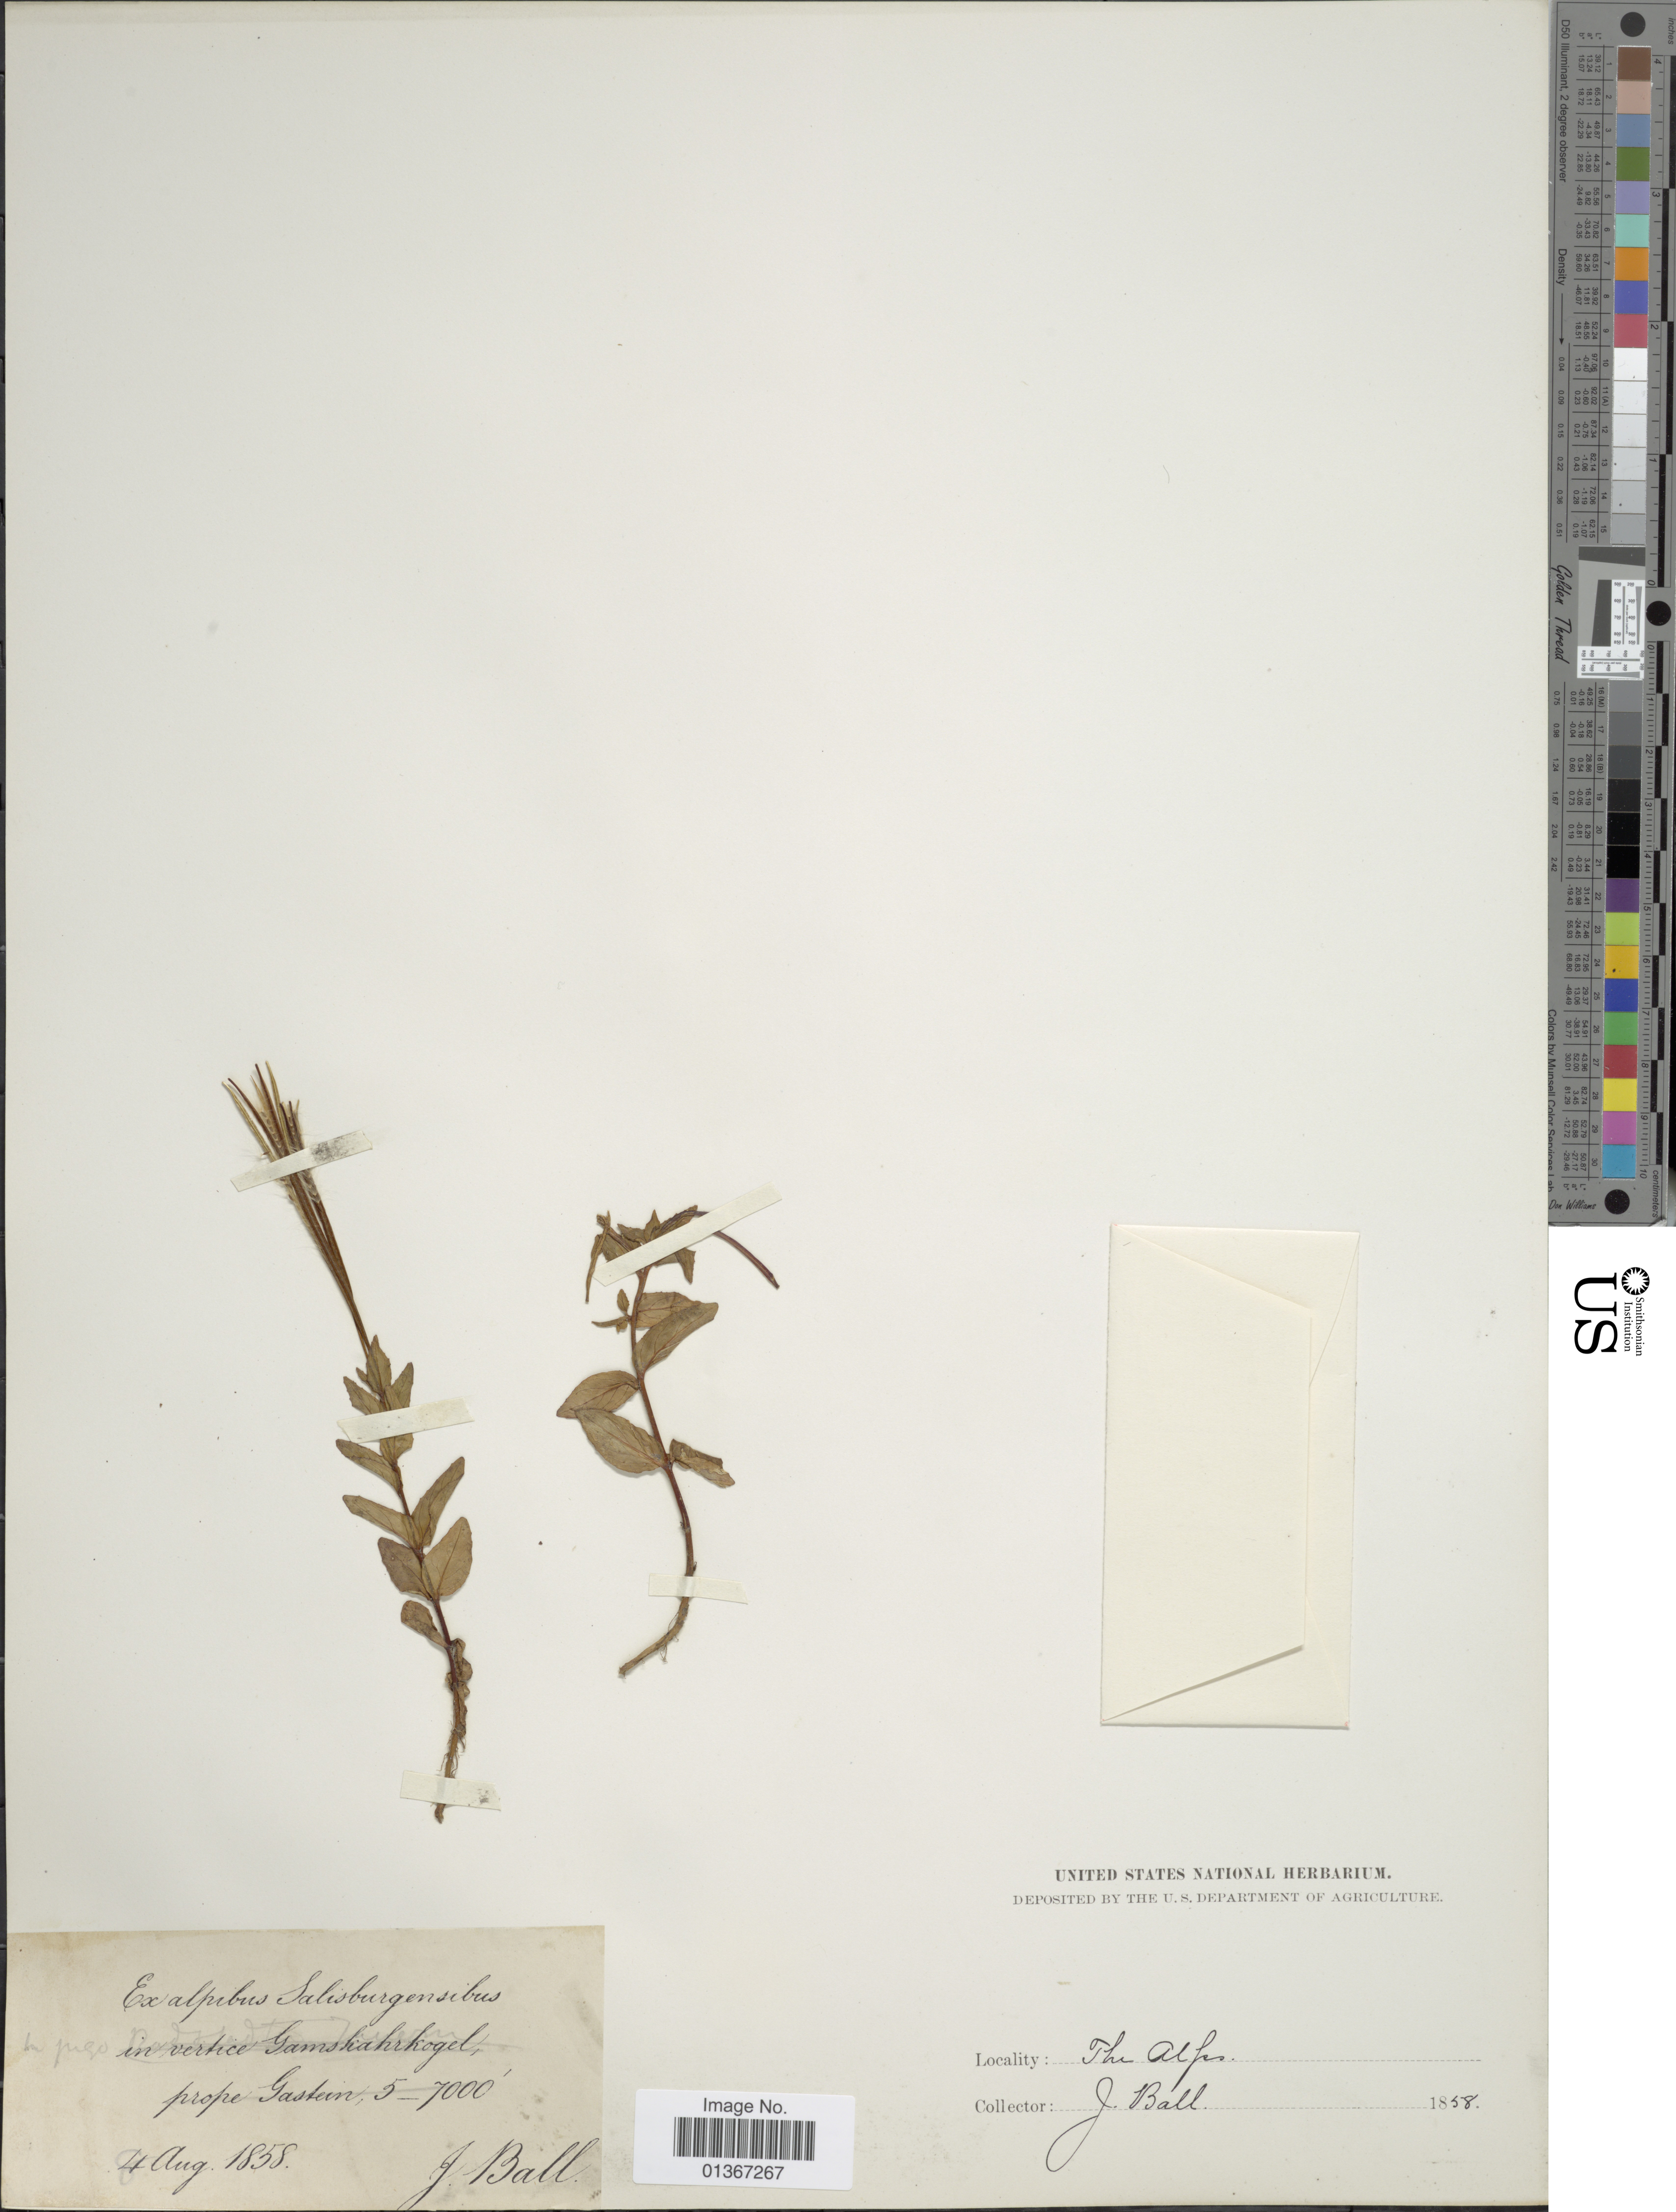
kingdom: Plantae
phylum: Tracheophyta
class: Magnoliopsida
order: Myrtales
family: Onagraceae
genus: Epilobium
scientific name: Epilobium sp.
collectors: J. Ball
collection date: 1858-08-04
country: Austria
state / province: Salzburg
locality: Ex alpibus Salisburgensibus in vertice Gamskahrkogel, prope Gastein. The Alps.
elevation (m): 1524